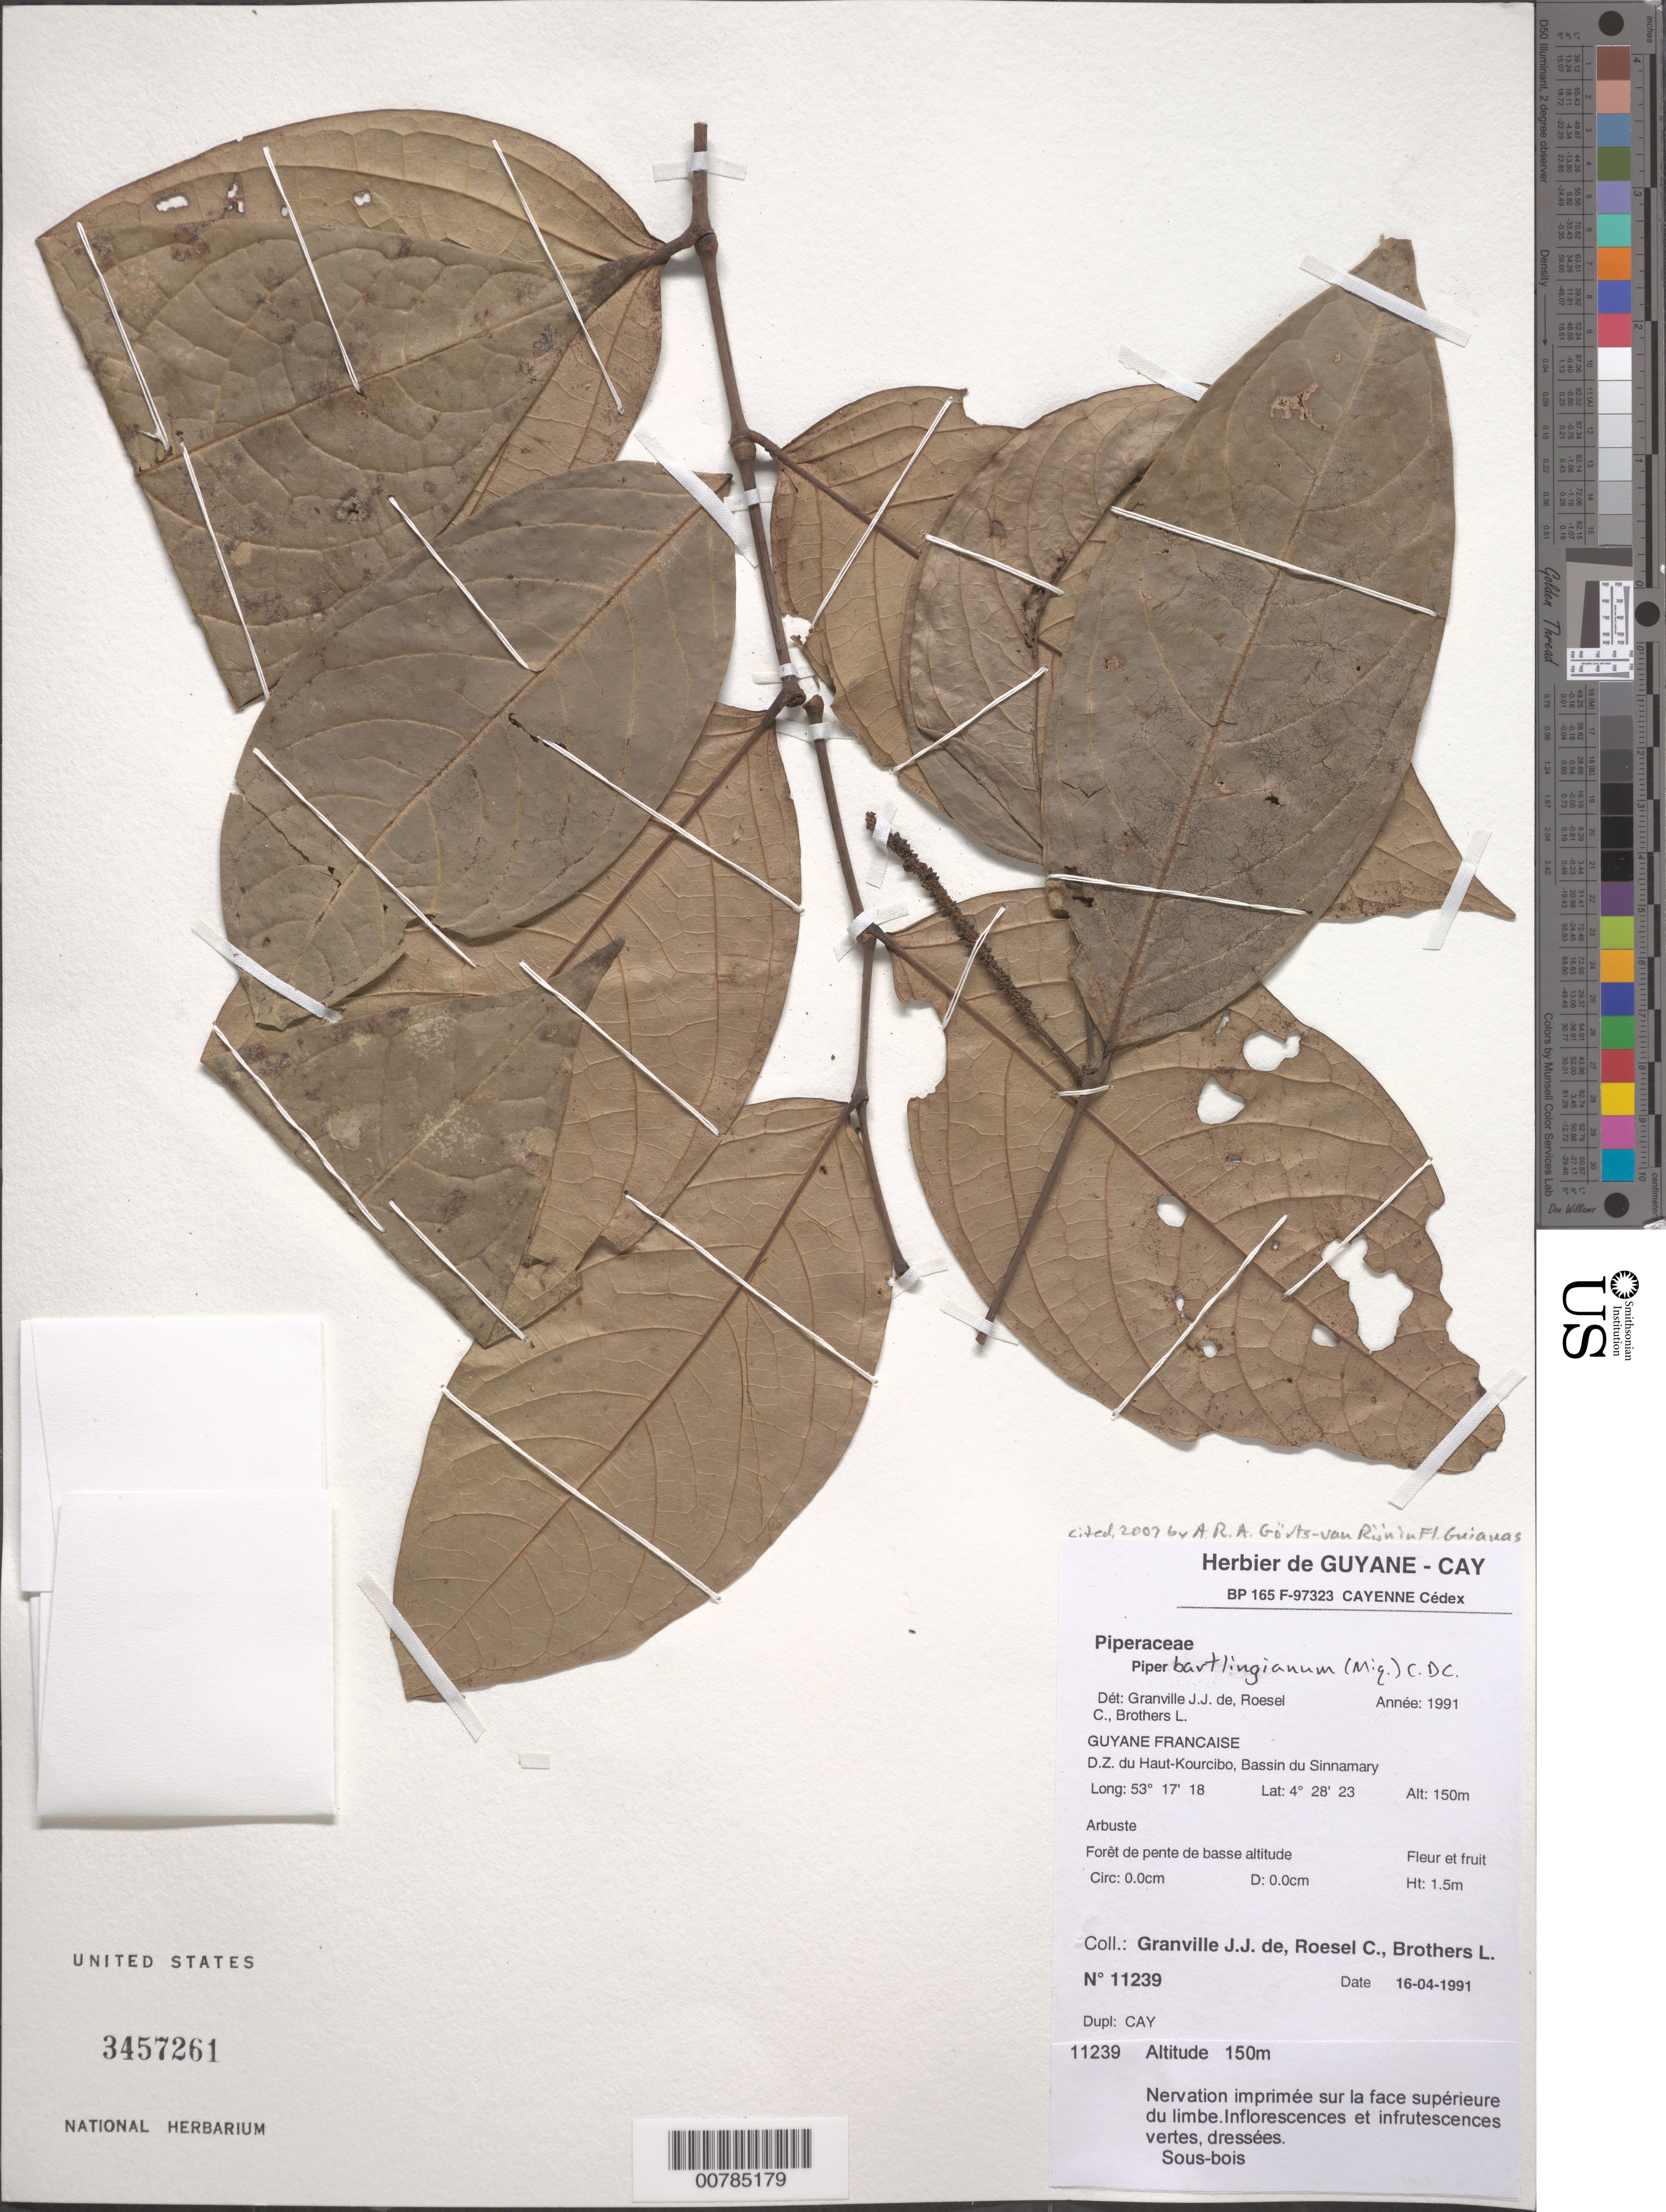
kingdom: Plantae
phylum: Tracheophyta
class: Magnoliopsida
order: Piperales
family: Piperaceae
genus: Piper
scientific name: Piper sp.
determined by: Granville, J. J.; Roesel, C. S.; Brothers, Leslie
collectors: J.-J. de Granville, C. S. Roesel & L. Brothers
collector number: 11239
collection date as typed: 16-Apr-91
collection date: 1991-04-16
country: French Guiana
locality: D.Z. du Haut-Kourcibo, Bassin du Sinnamary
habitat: Forêt de pente de basse altitude; sous bois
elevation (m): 150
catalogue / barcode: US 3457261